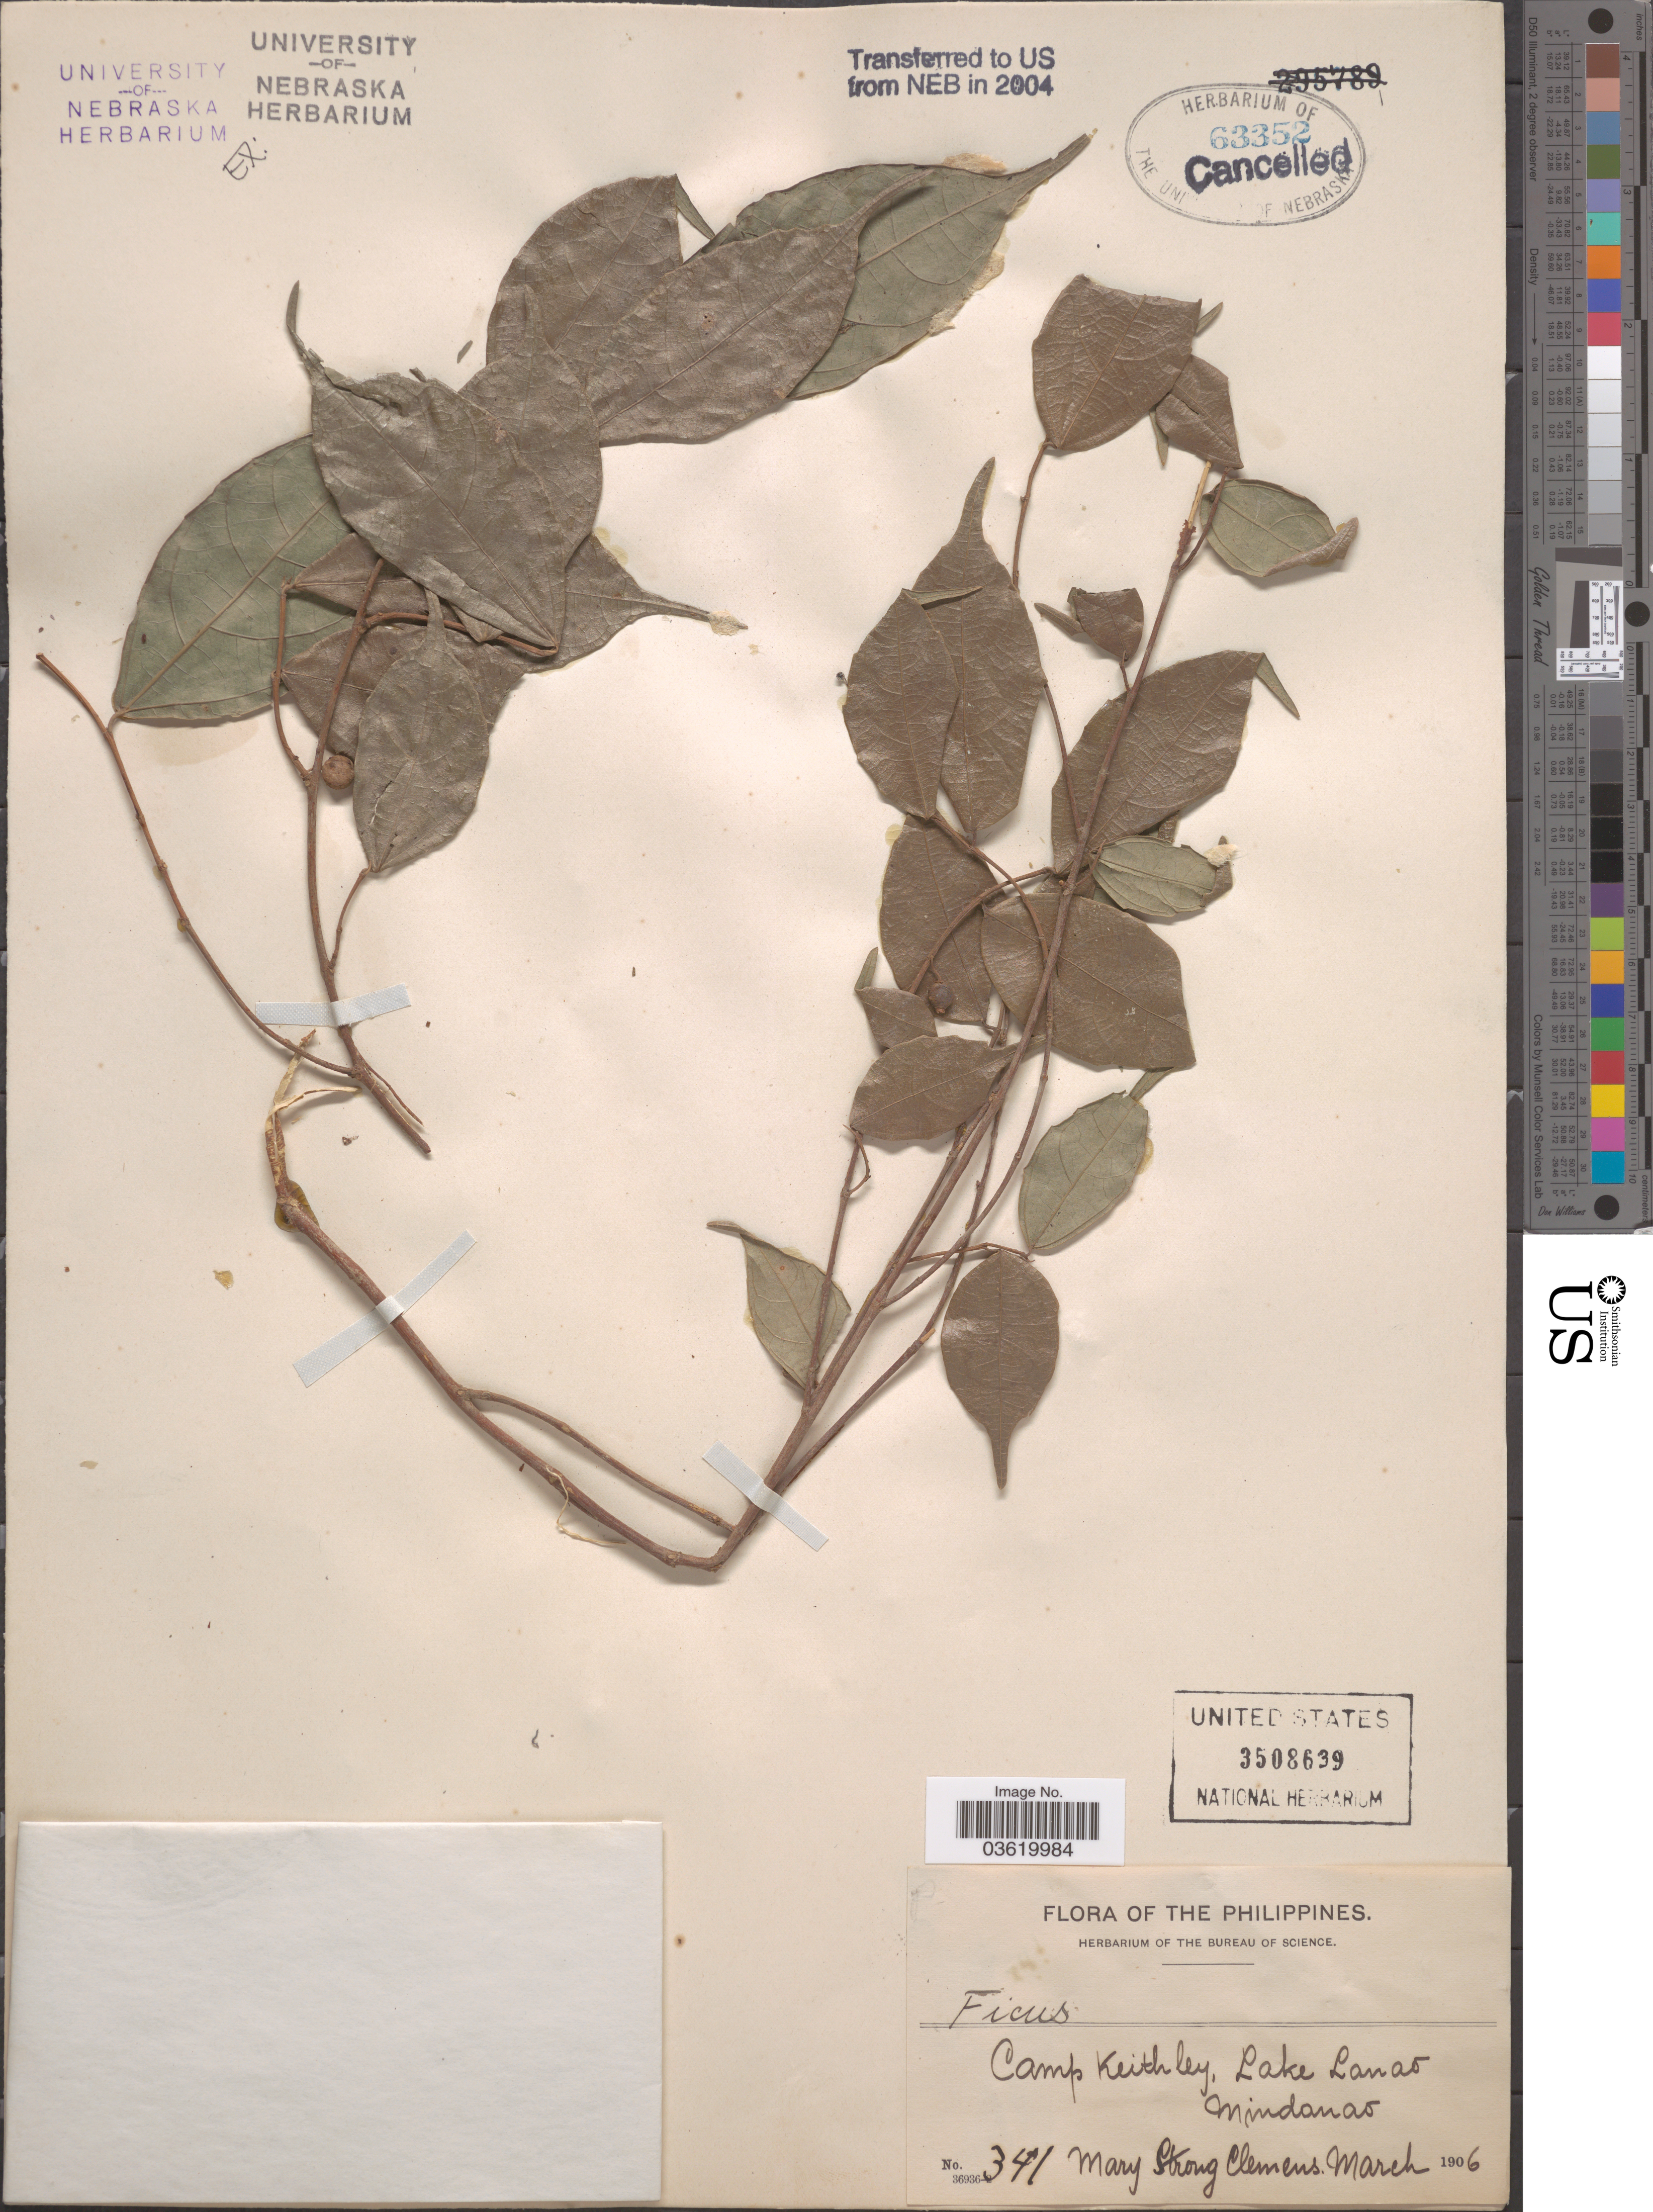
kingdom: Plantae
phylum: Tracheophyta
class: Magnoliopsida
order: Rosales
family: Moraceae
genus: Ficus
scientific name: Ficus sp.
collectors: M. S. Clemens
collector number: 341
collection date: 1906-03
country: Philippines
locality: Camp Keithley, Lake Lanao, Mindanao.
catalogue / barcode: US 3508639